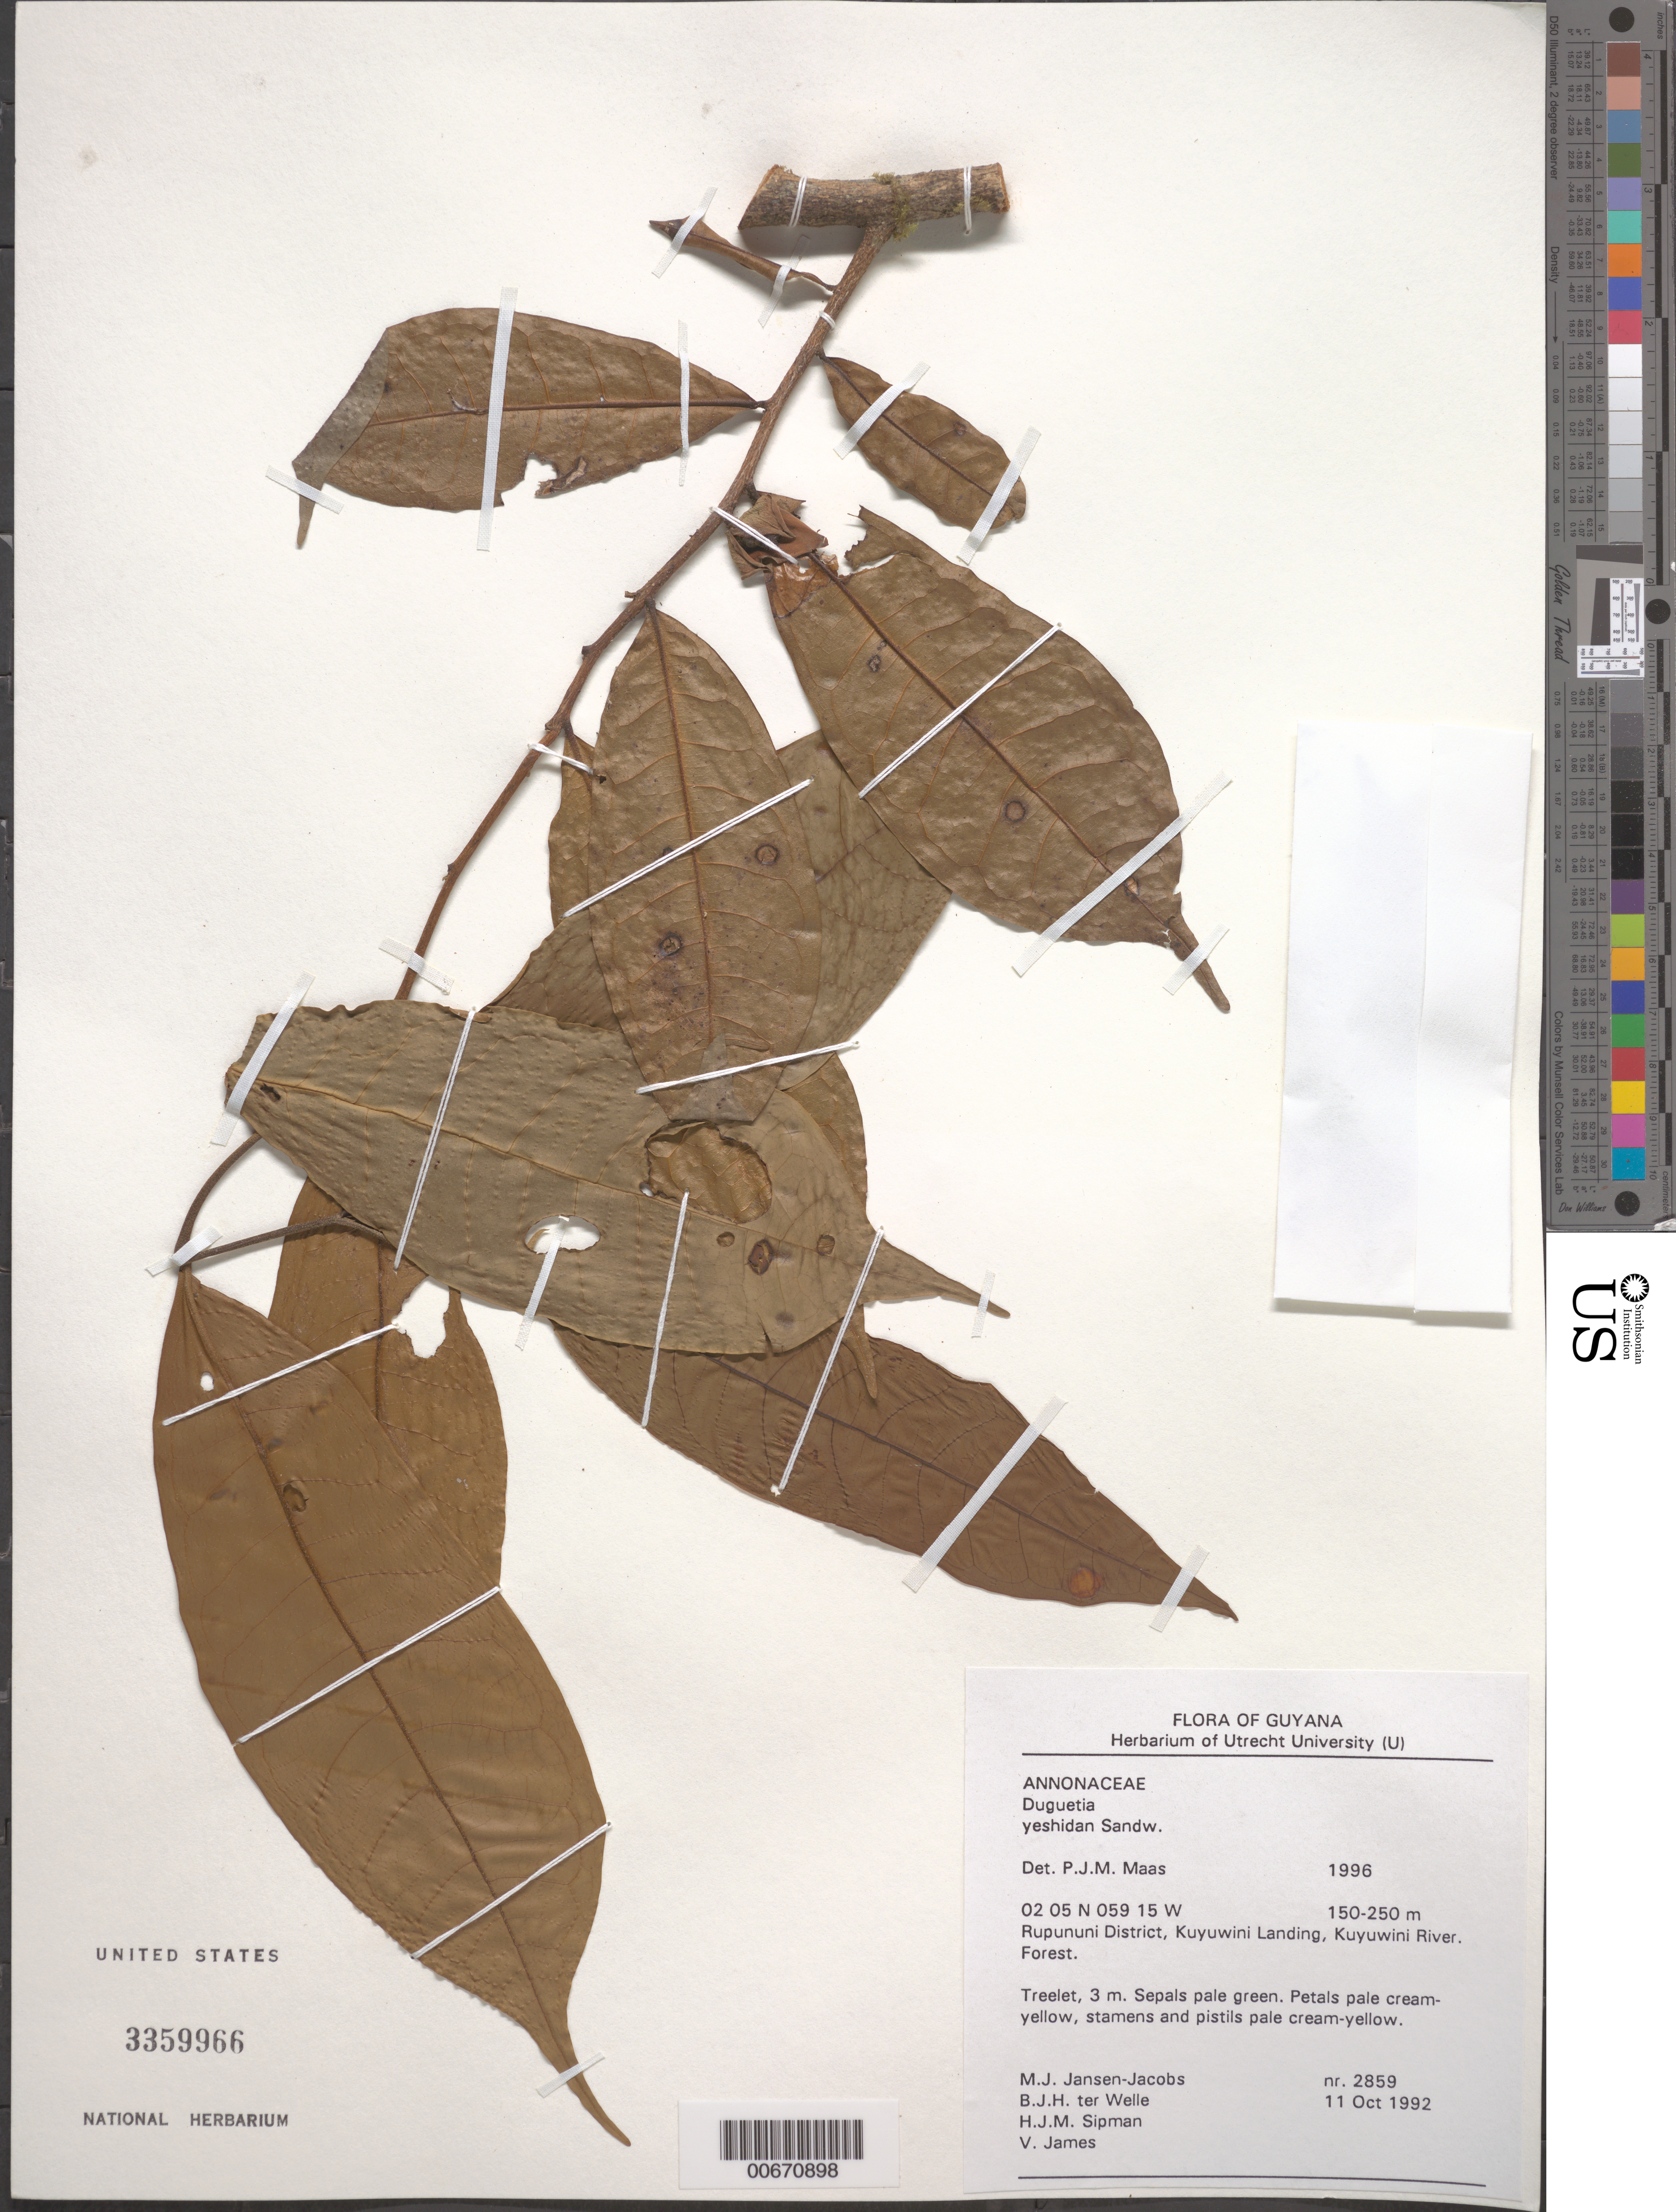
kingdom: Plantae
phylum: Tracheophyta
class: Magnoliopsida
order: Magnoliales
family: Annonaceae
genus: Duguetia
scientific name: Duguetia yeshidan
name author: Sandwith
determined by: Maas, Paul J. M.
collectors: M. J. Jansen-Jacobs, B. Welle, H. J. M. Sipman & V. James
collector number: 2859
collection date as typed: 11-Oct-92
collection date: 1992-10-11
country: Guyana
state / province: U. Takutu-U. Essequibo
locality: Kuyuwini Landing, Kuyuwini River, Rupununi District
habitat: Forest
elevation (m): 150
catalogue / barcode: US 3359966